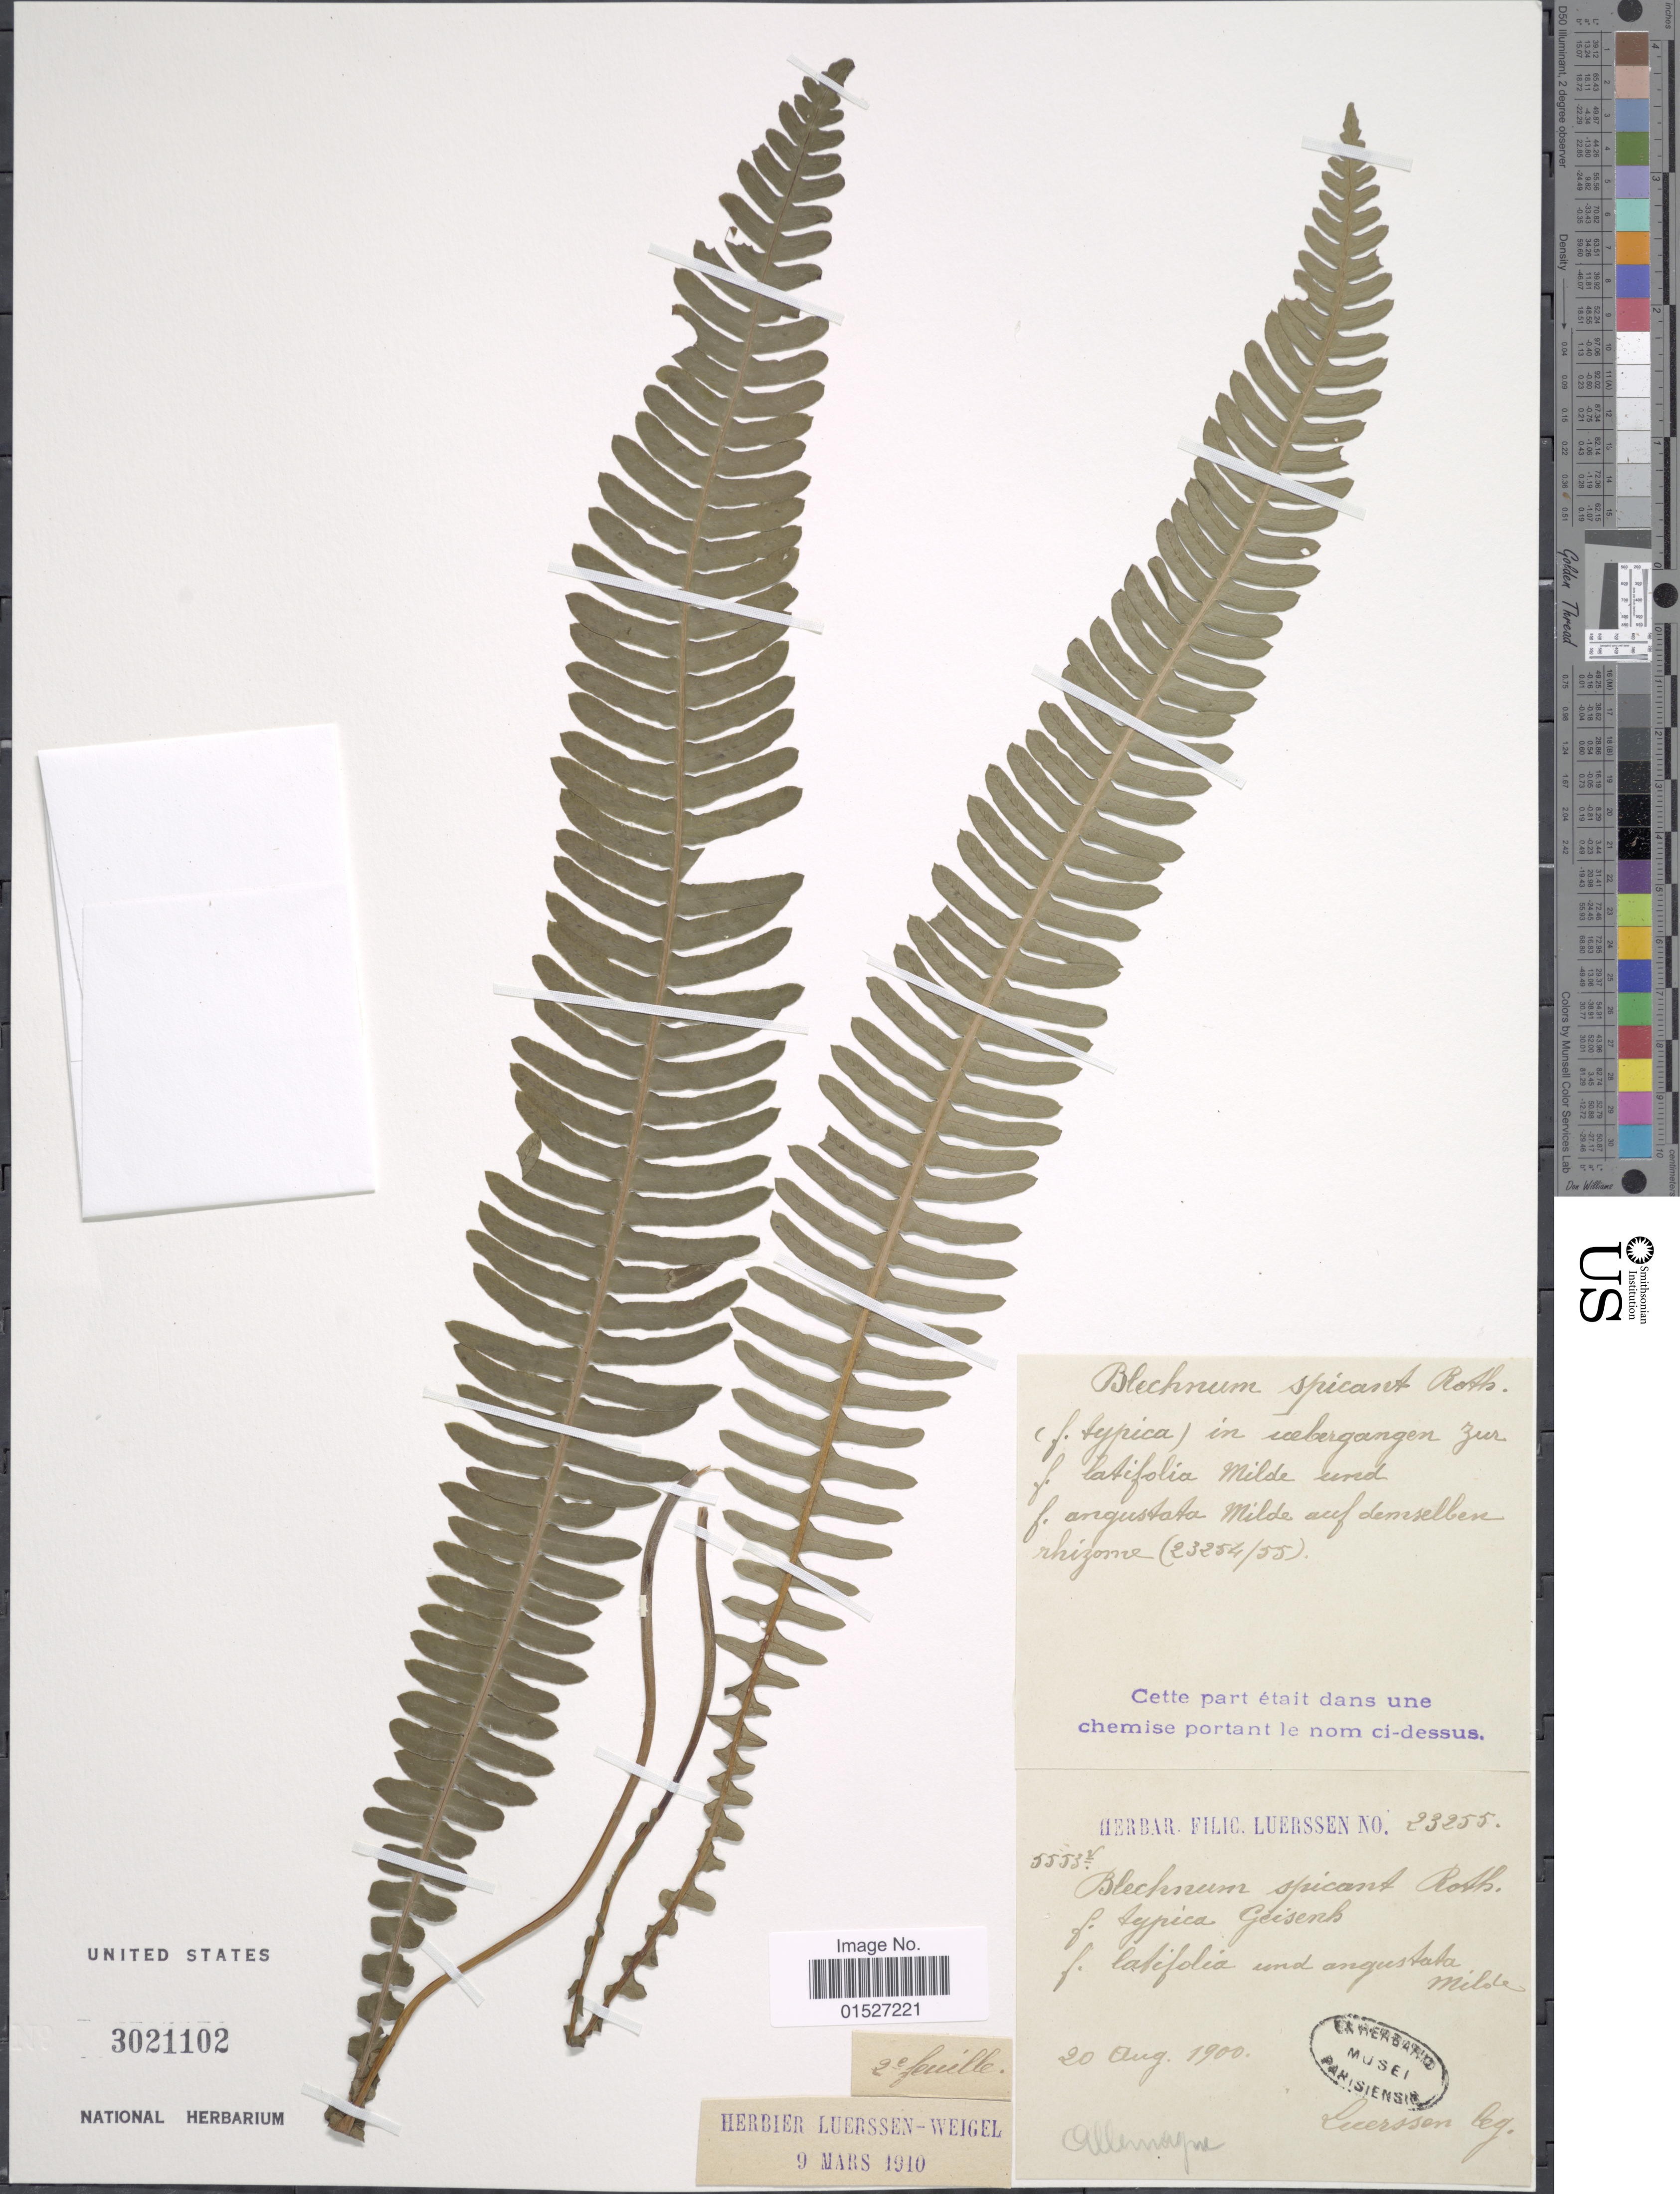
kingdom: Plantae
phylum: Tracheophyta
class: Polypodiopsida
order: Polypodiales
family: Blechnaceae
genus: Blechnum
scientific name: Blechnum spicant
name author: (L.) Sm.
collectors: Luerssen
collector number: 5553d*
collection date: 1900-08-20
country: Germany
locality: Allemagne.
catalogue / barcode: US 3021102